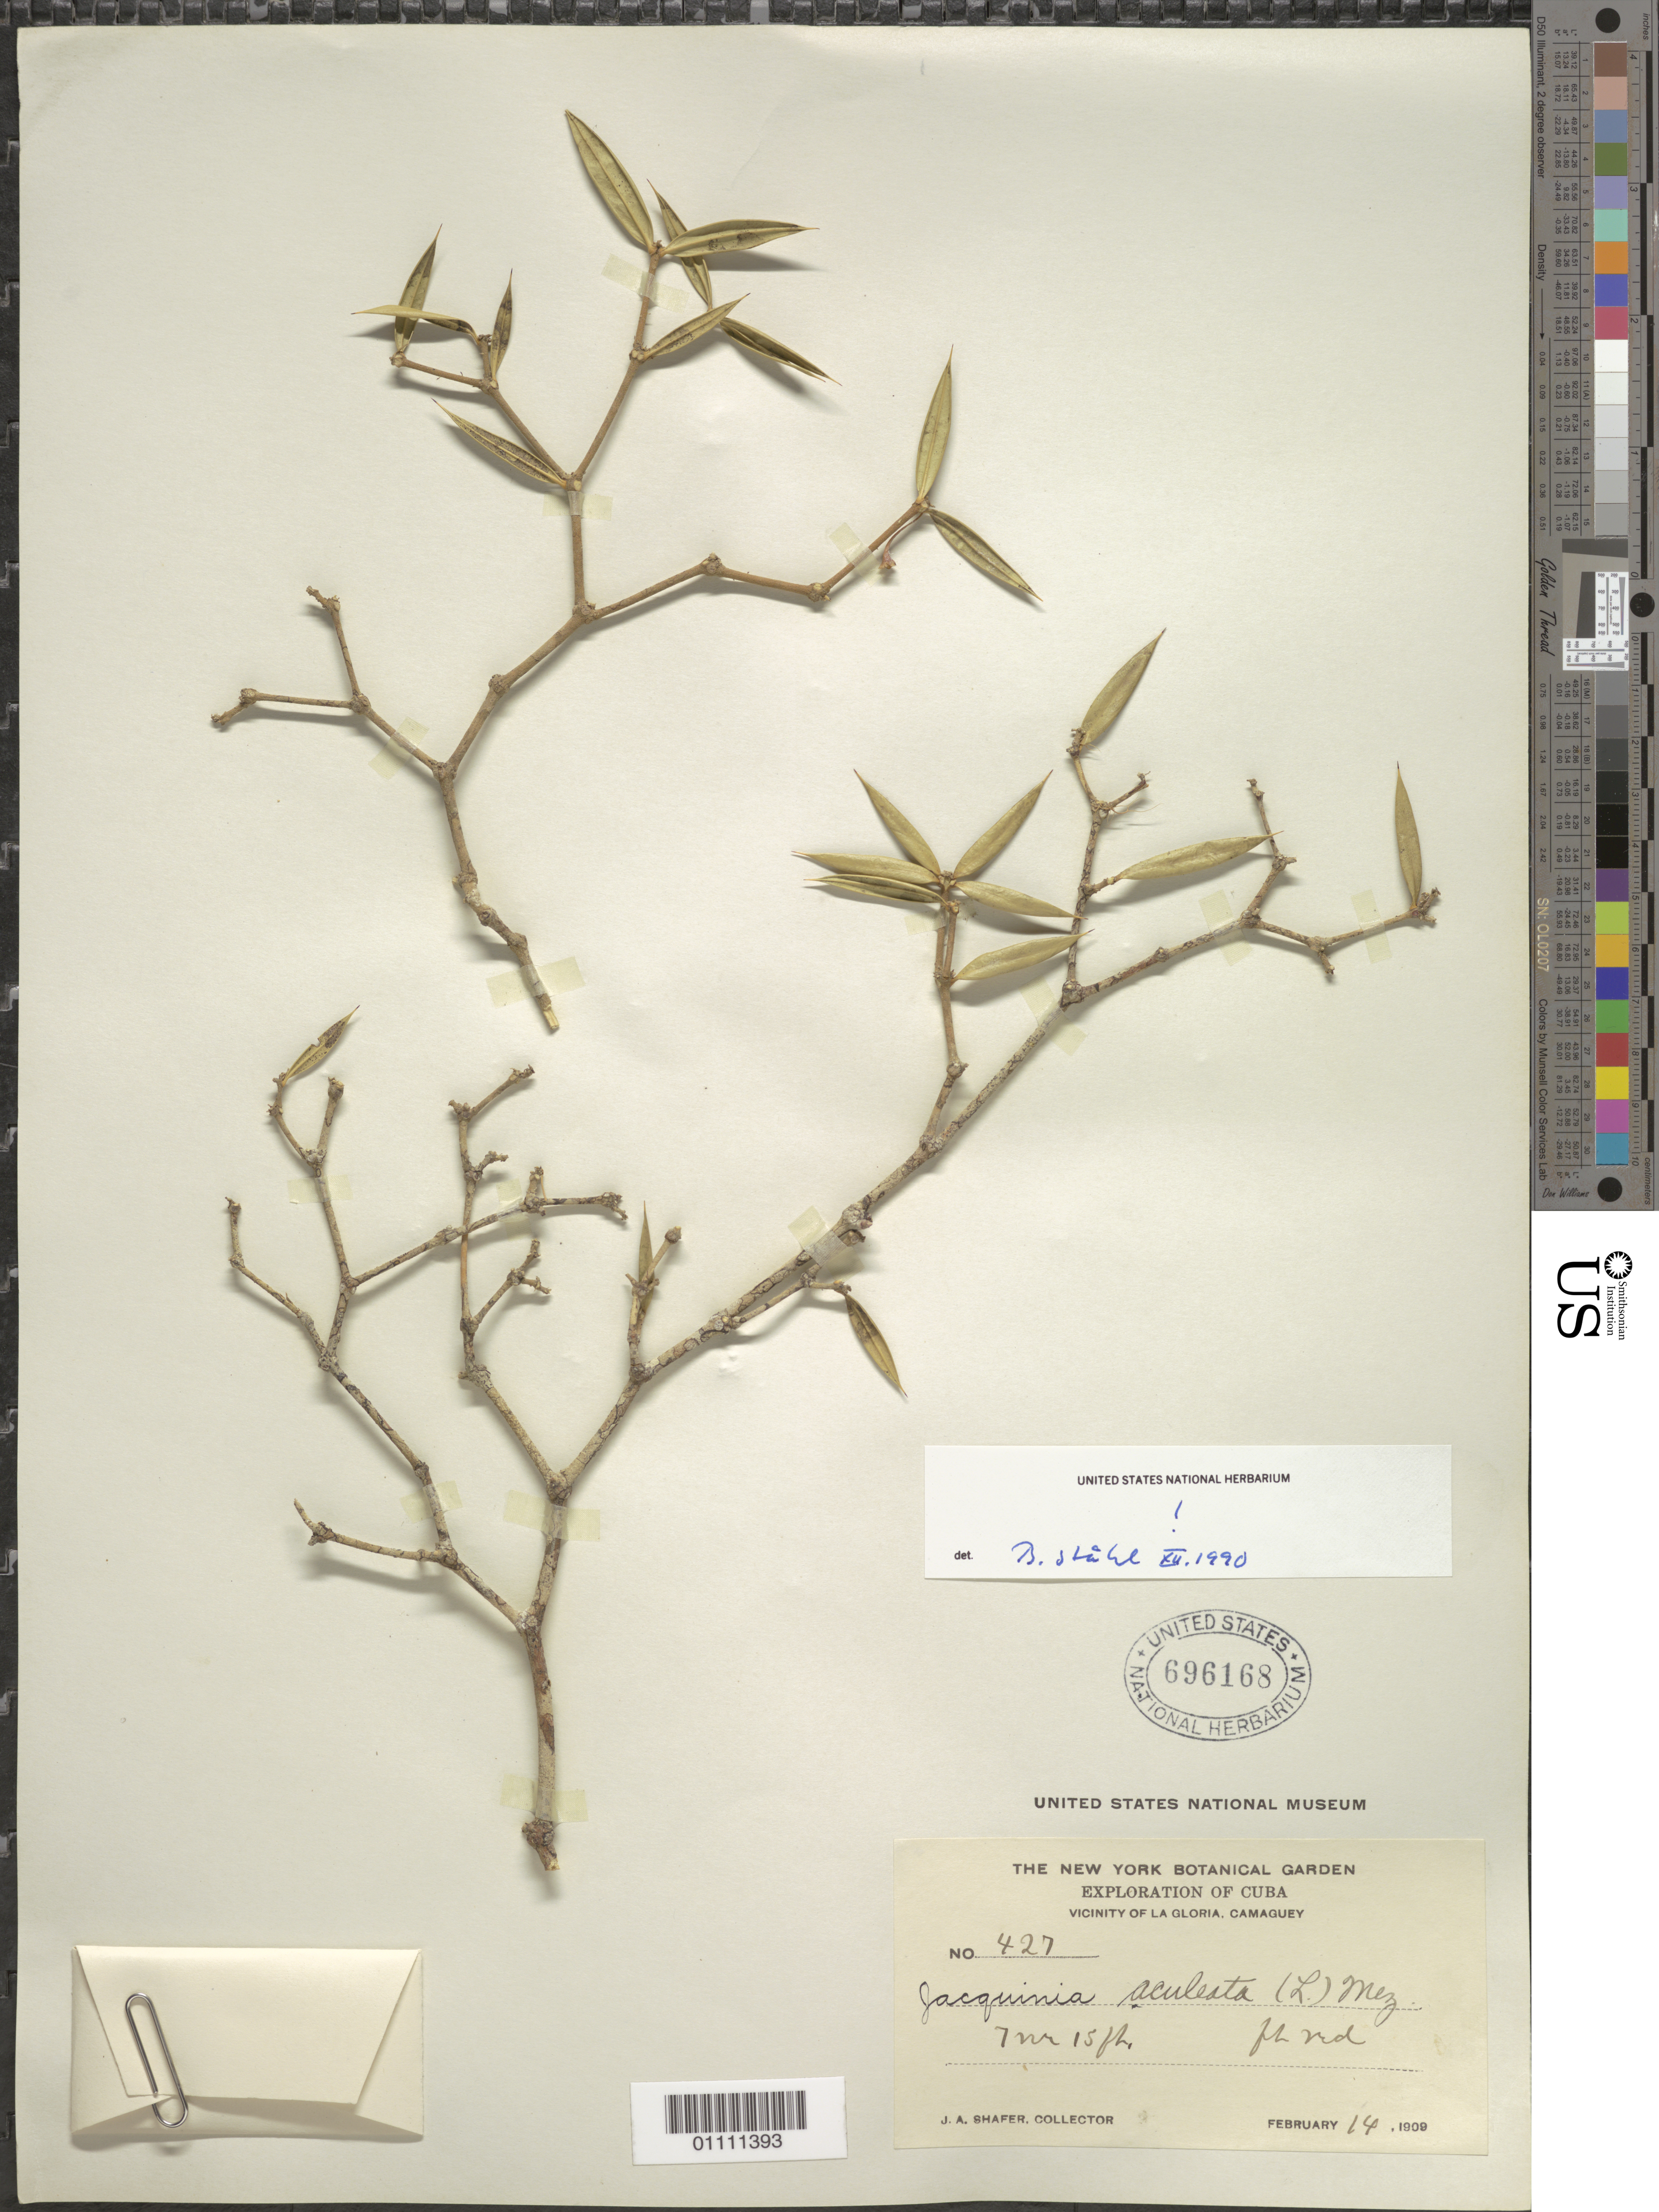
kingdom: Plantae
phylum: Tracheophyta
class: Magnoliopsida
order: Ericales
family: Primulaceae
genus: Jacquinia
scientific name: Jacquinia aculeata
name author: (L.) Mez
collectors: J. A. Shafer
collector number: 427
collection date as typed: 14 Feb 1909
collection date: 1909-02-14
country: Cuba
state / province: Camagüey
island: Cuba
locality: Vicinity of La Gloria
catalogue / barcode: US 696168